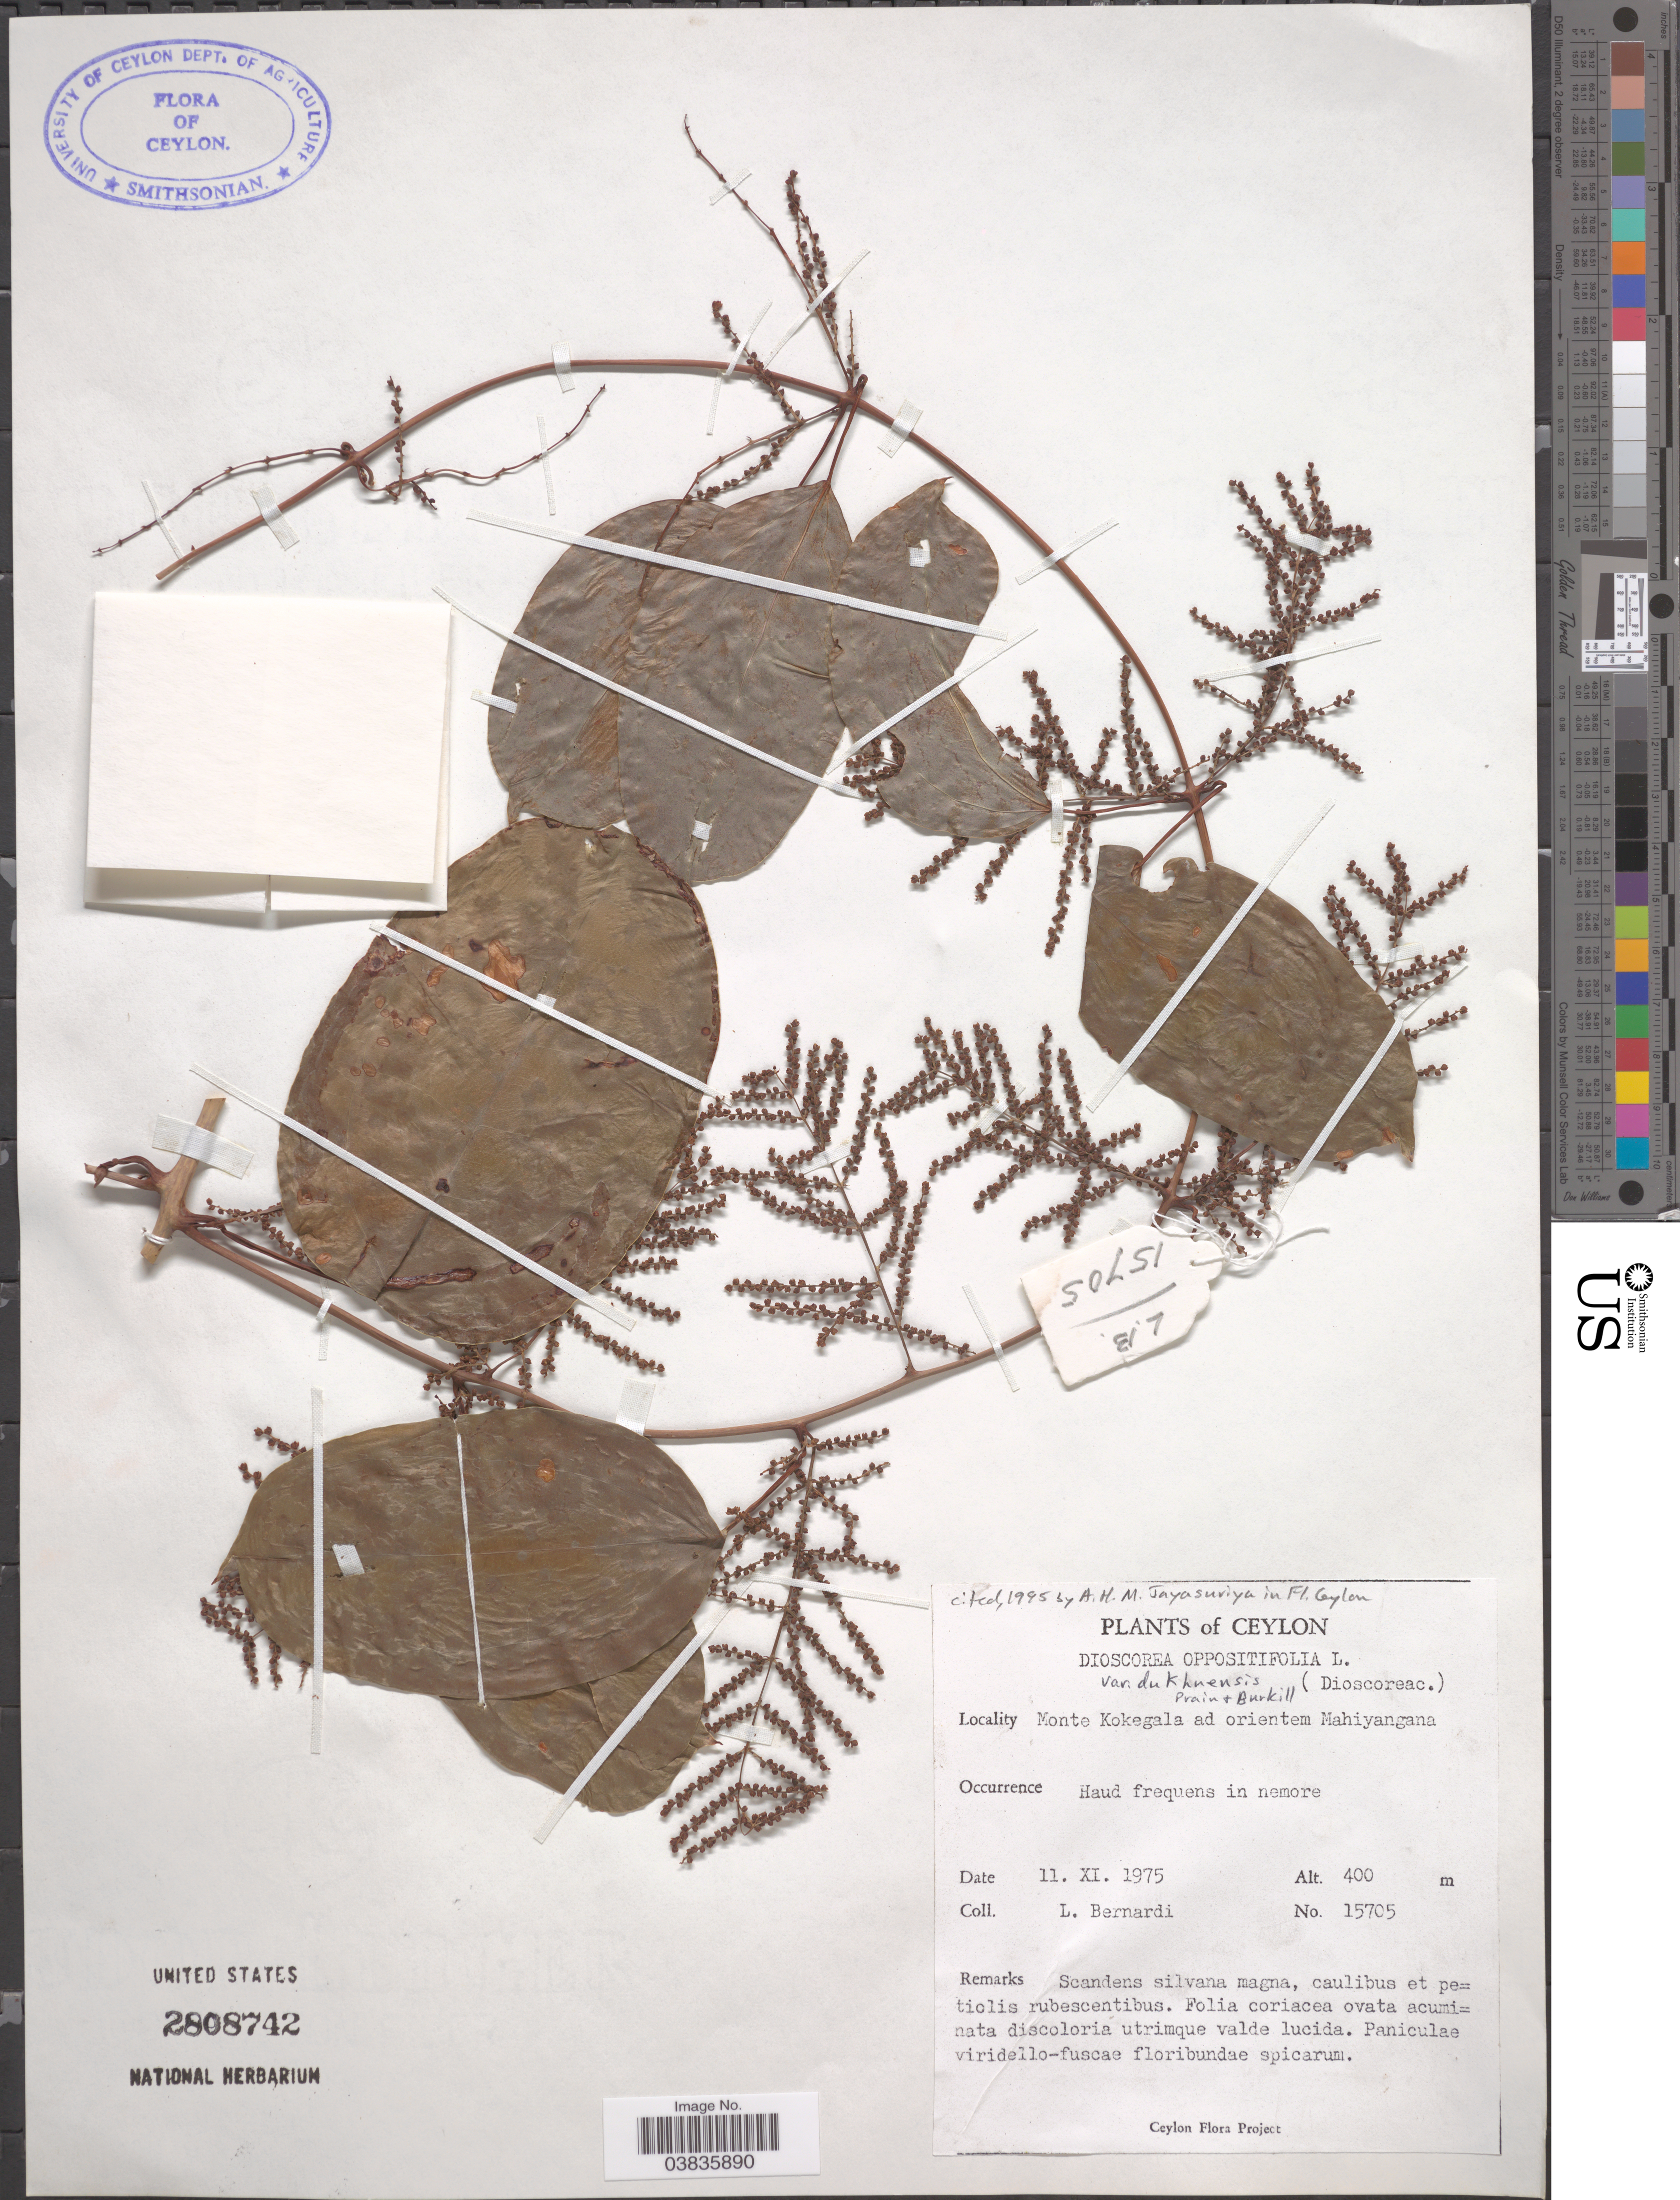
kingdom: Plantae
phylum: Tracheophyta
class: Liliopsida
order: Dioscoreales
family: Dioscoreaceae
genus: Dioscorea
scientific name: Dioscorea oppositifolia var. dukhunensis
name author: Prain & Burkill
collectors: L. Bernardi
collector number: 15705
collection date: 1975-11-11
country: Sri Lanka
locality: Ceylon. Monte Kokegala ad orientem Mahiyangana.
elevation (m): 400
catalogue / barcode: US 2808742